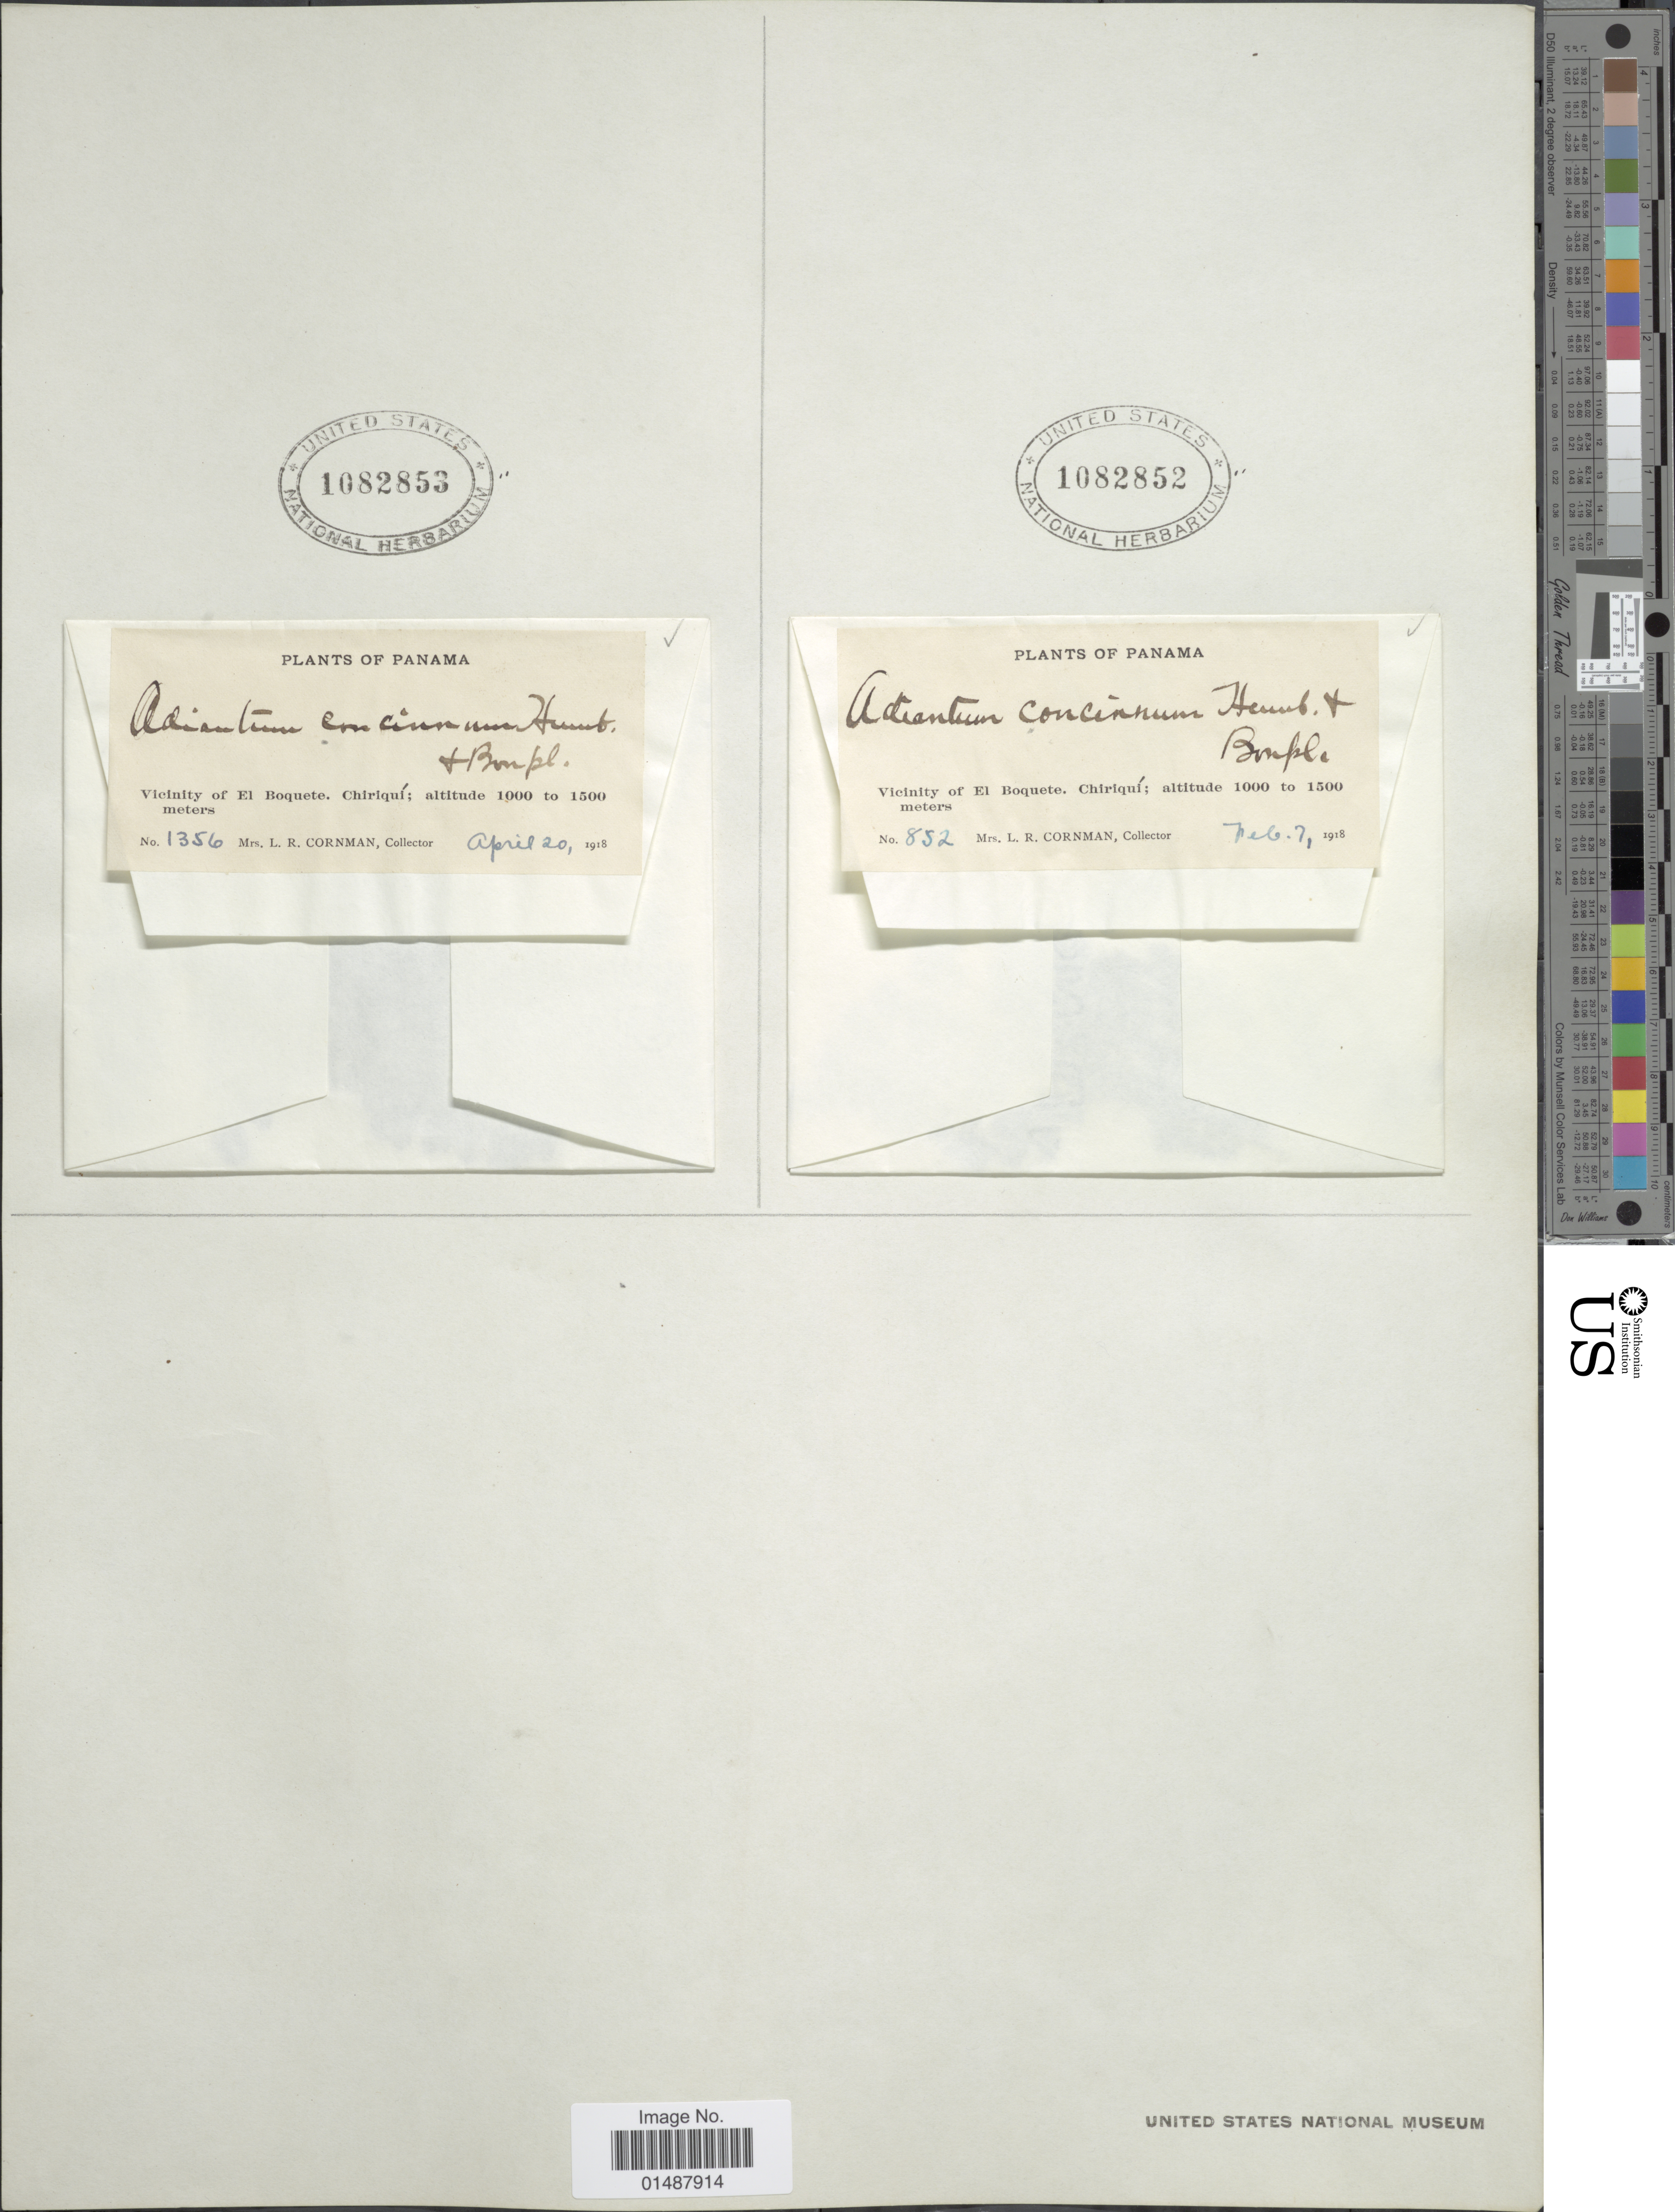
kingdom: Plantae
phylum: Tracheophyta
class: Polypodiopsida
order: Polypodiales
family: Pteridaceae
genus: Adiantum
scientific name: Adiantum concinnum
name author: Humb. & Bonpl. ex Willd.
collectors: L. Cornman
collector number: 1356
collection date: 1918-04-20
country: Panama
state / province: Chiriqui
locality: Vicinity of El Boquete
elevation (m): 1000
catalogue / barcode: US 1082853